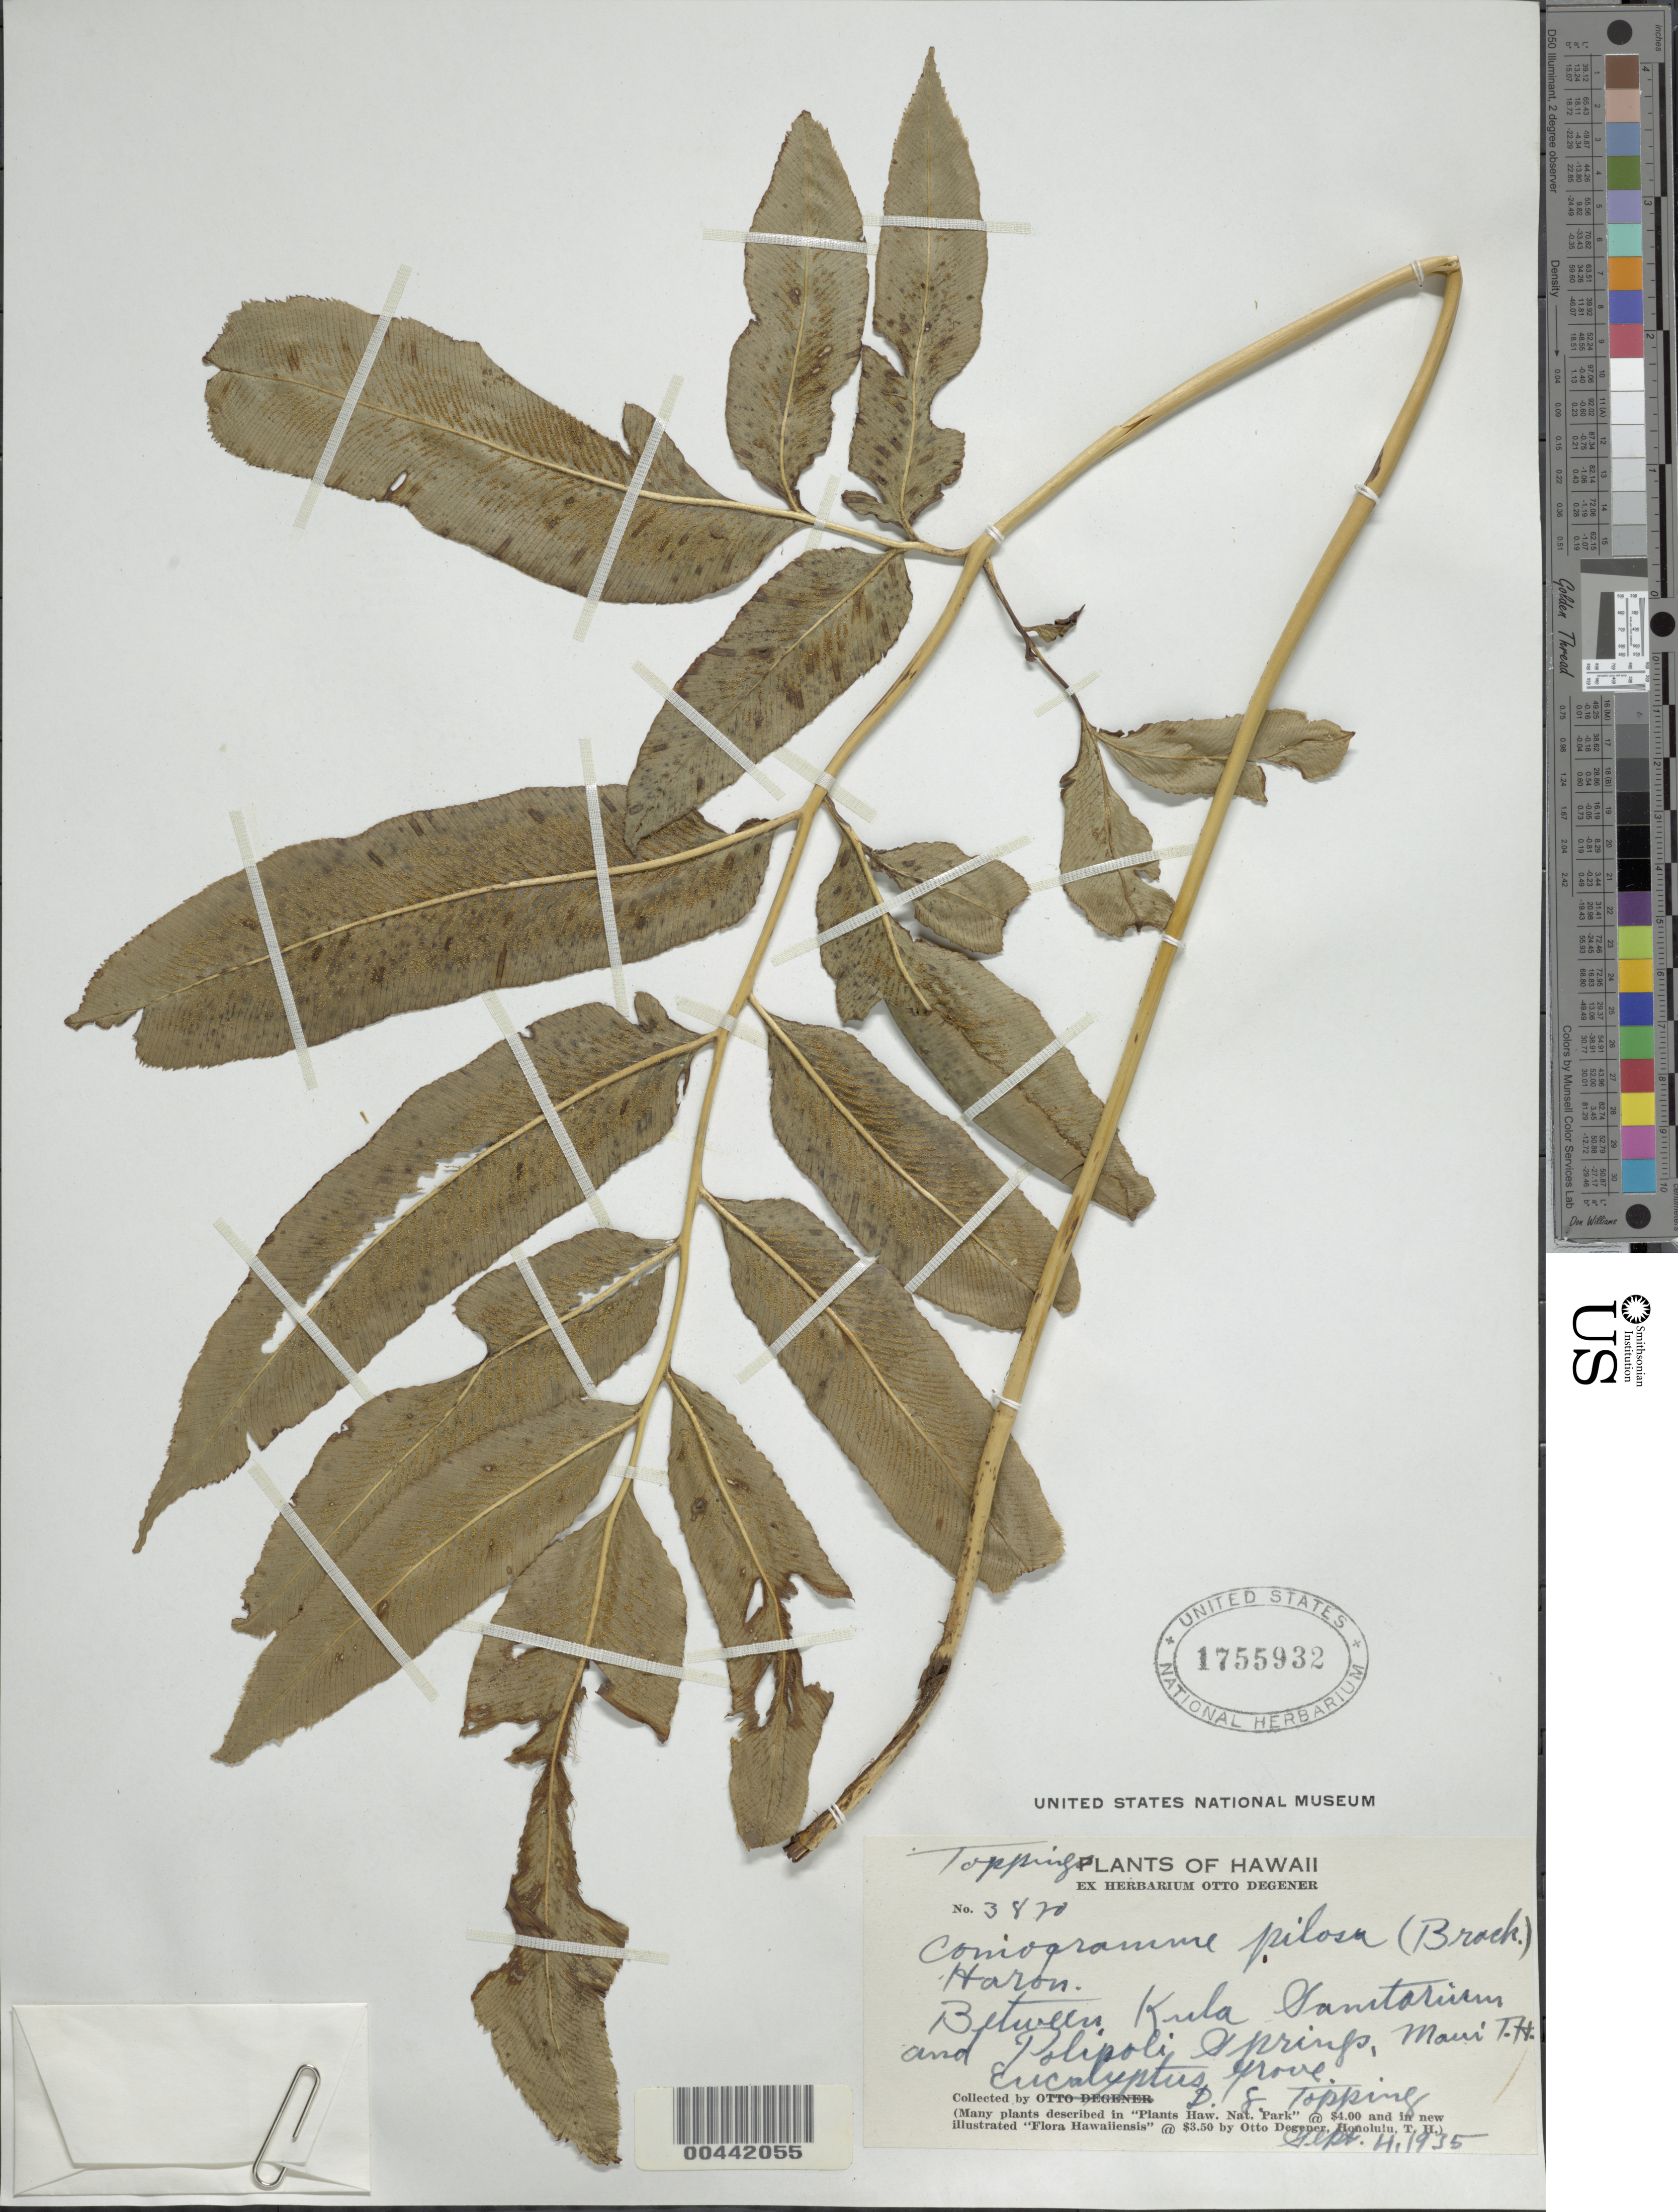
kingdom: Plantae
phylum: Tracheophyta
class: Polypodiopsida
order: Polypodiales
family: Pteridaceae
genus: Coniogramme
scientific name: Coniogramme pilosa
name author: (Brack.) Hieron.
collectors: D. L. Topping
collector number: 3820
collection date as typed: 4 Sep 1935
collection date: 1935-09-04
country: United States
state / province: Hawaii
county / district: Maui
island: Maui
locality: Between Kula Sanitarium and Polipoli Springs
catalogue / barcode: US 1755932